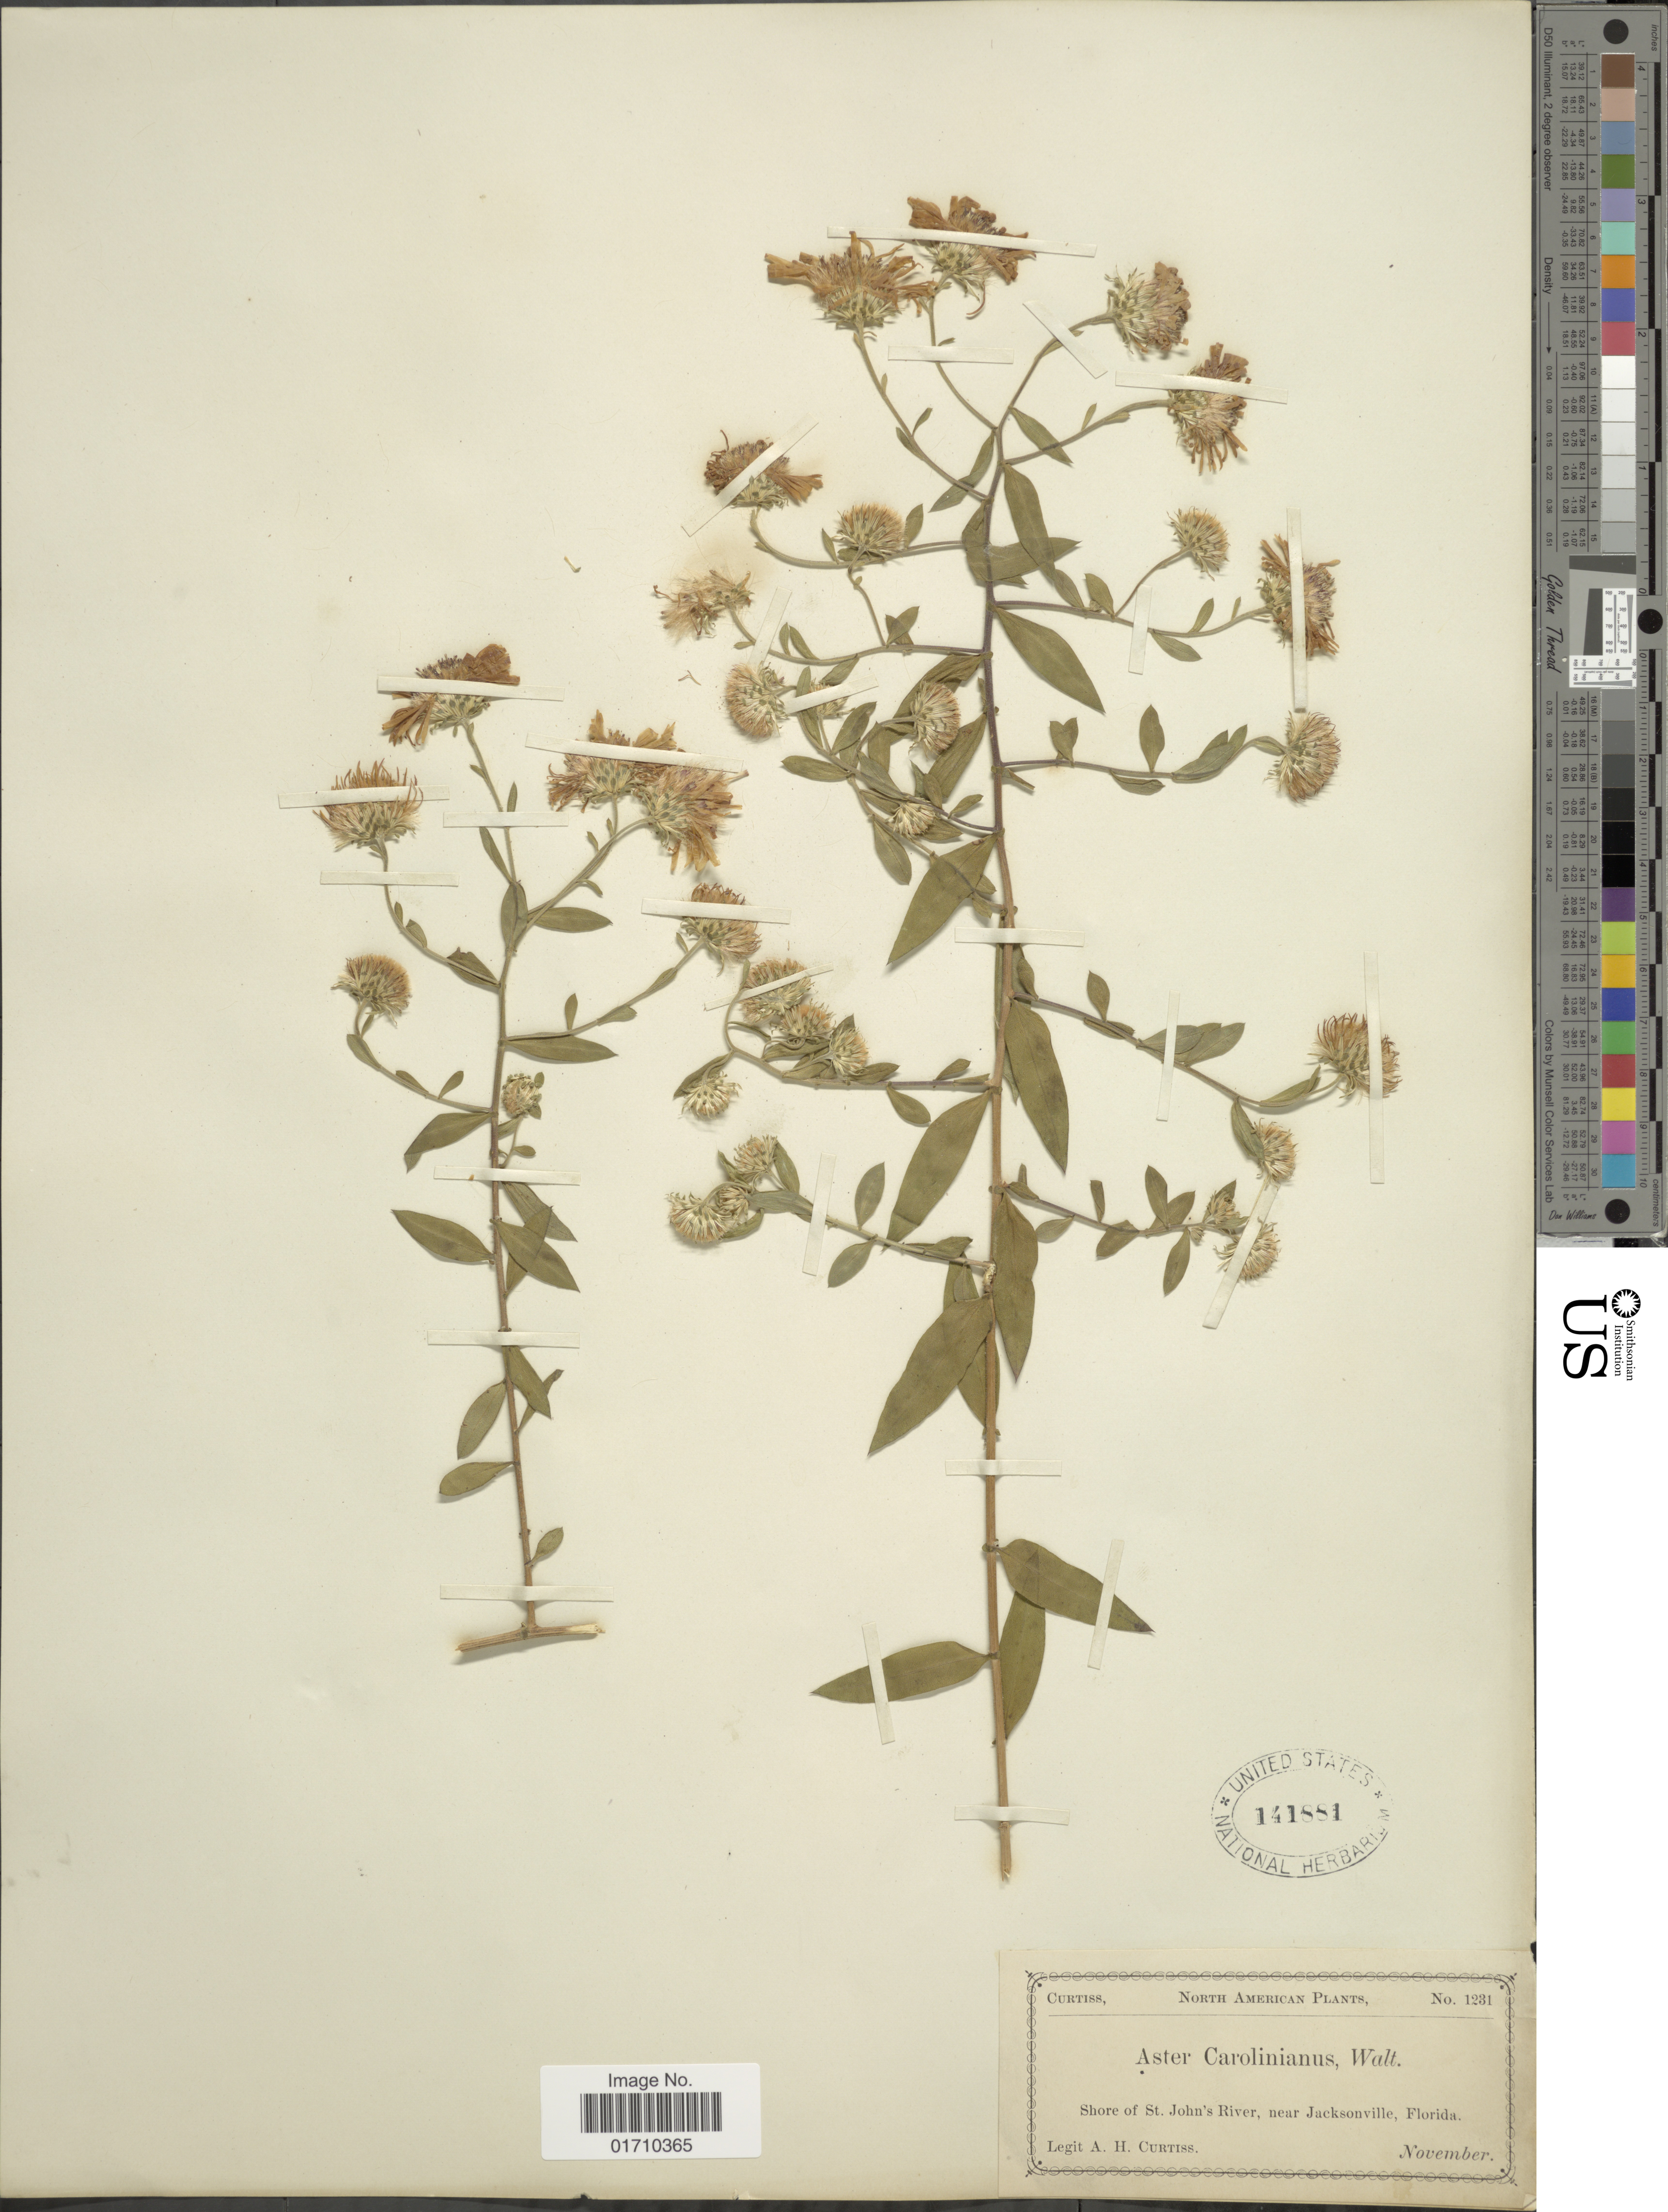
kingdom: Plantae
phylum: Tracheophyta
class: Magnoliopsida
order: Asterales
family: Asteraceae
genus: Ampelaster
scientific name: Ampelaster carolinianus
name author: (Walter) G.L. Nesom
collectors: A. H. Curtiss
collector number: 1231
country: United States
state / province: Florida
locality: Shore of St. John's River, near Jacksonville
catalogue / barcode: US 141881